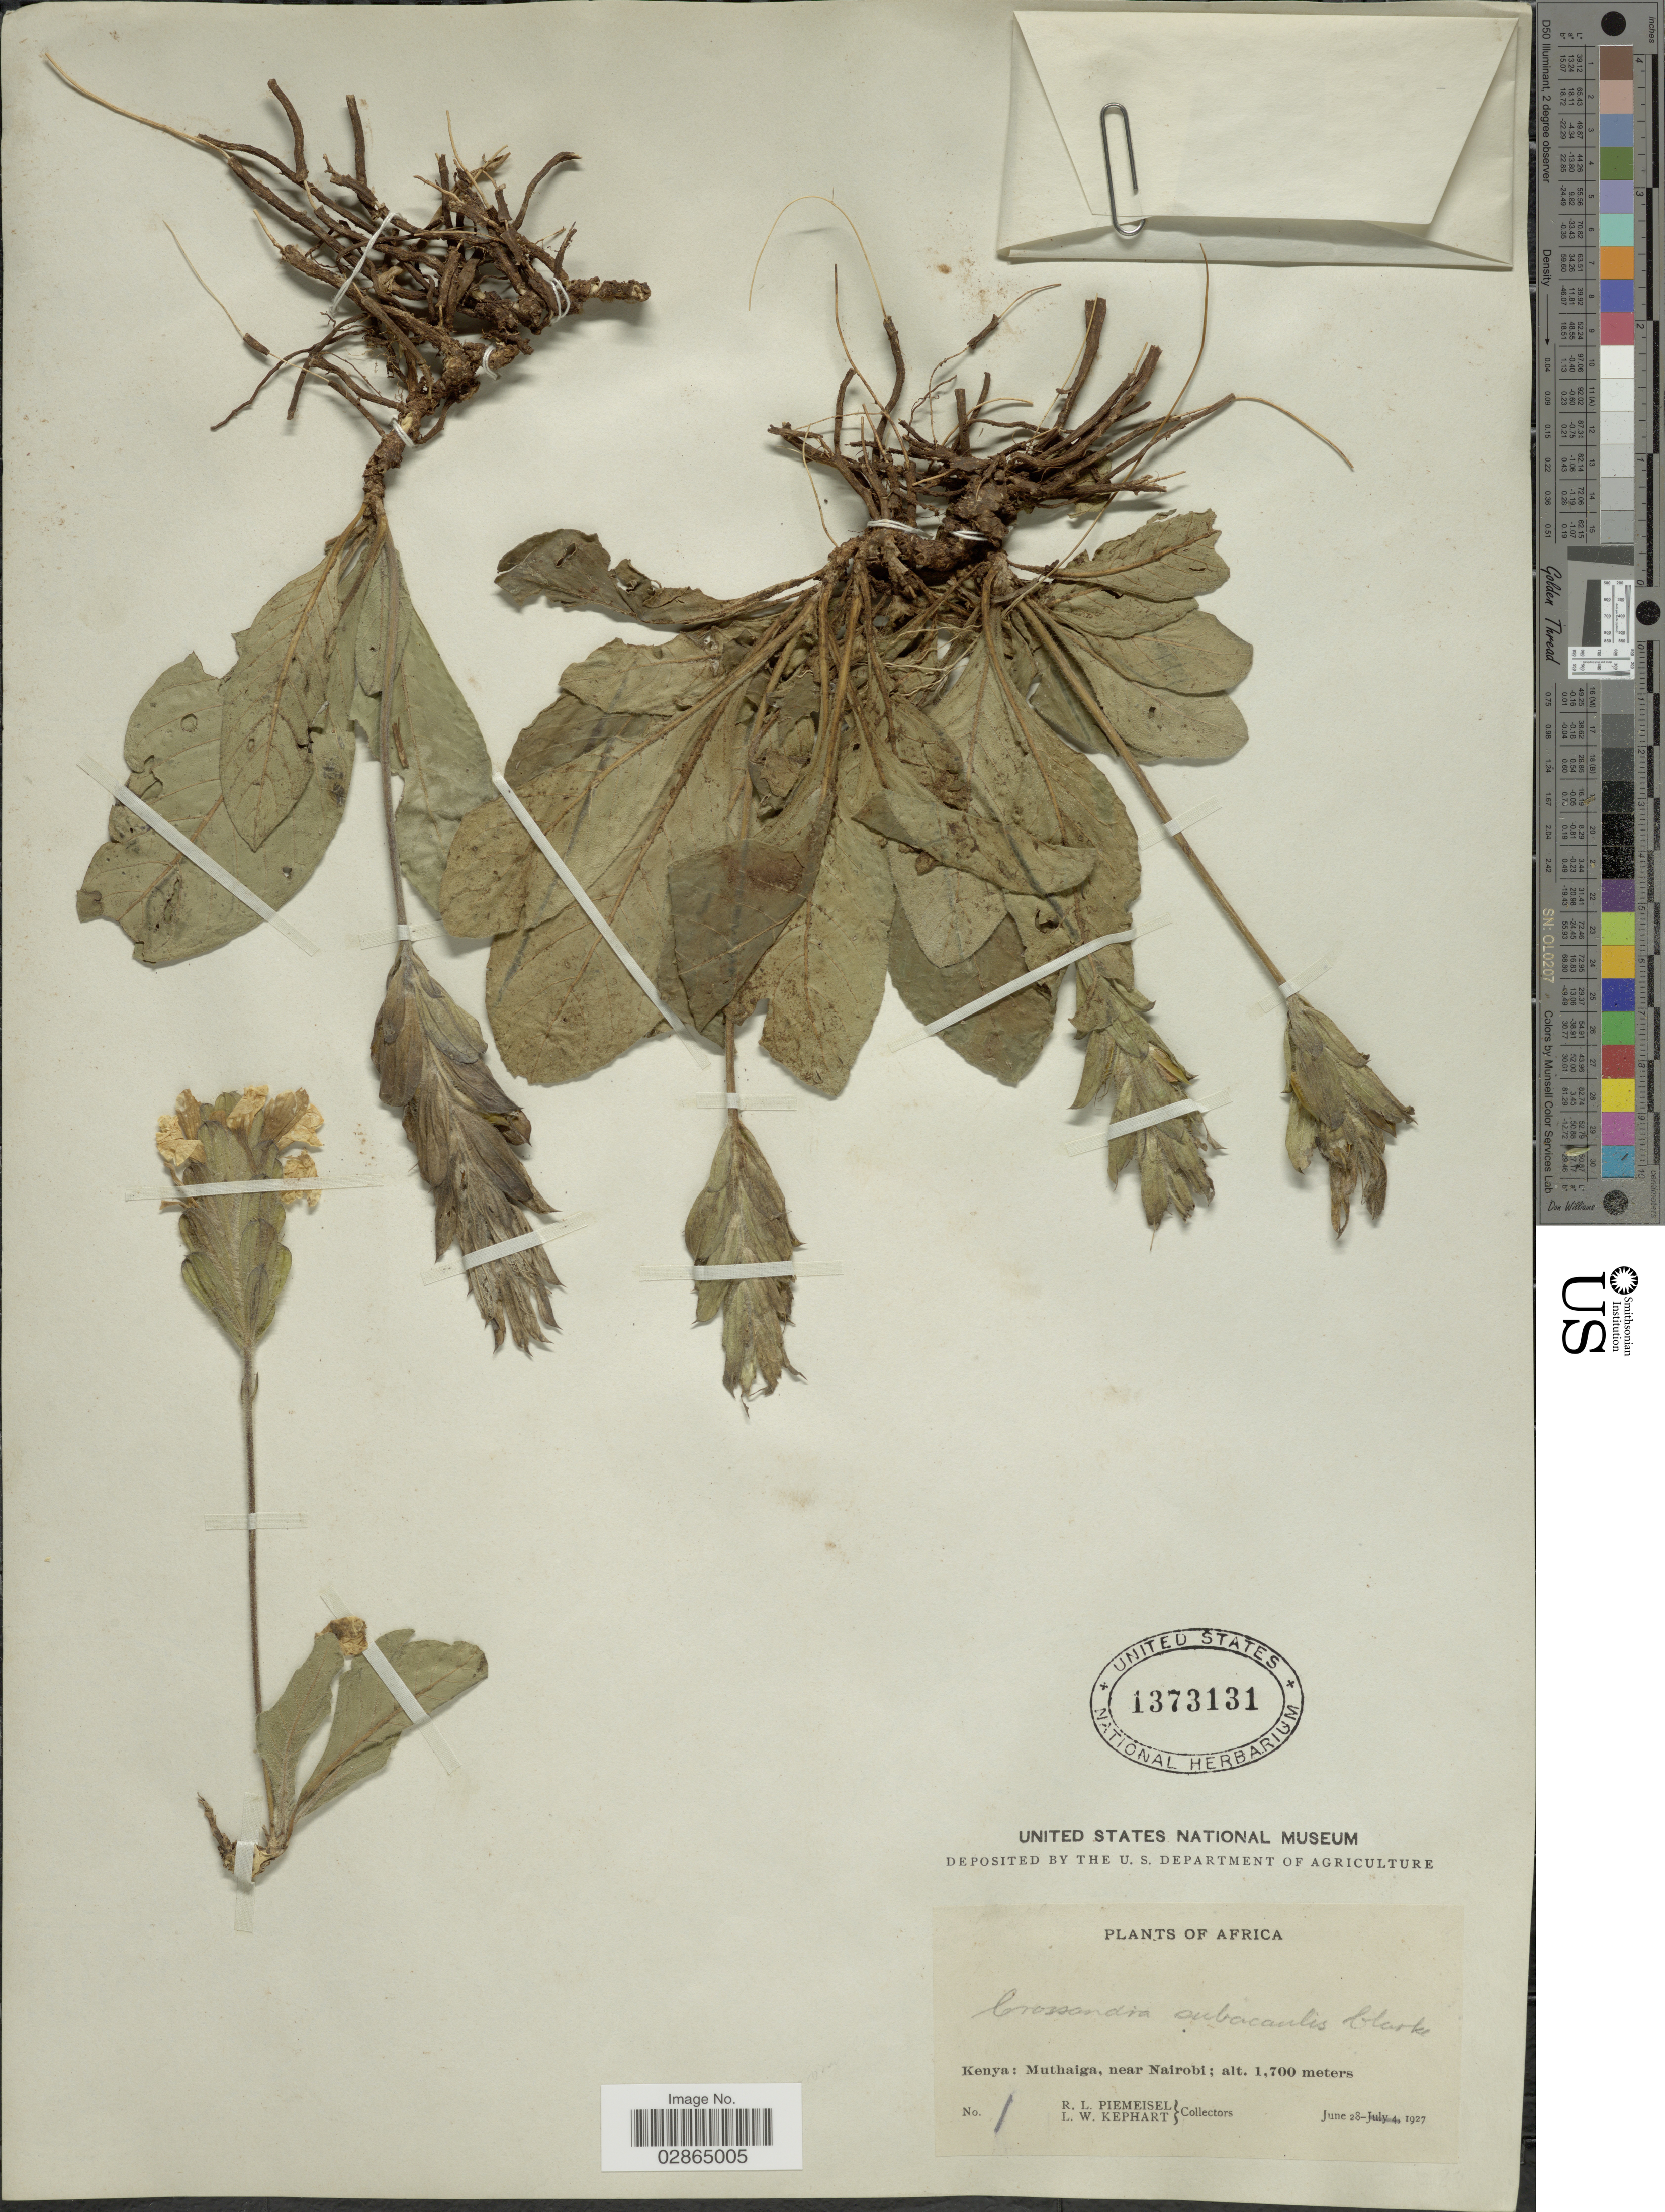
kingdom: Plantae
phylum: Tracheophyta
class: Magnoliopsida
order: Lamiales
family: Acanthaceae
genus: Crossandra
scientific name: Crossandra subacaulis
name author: C.B. Clarke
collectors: R. L. Piemeisel & L. W. Kephart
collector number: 1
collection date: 1927-06-28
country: Kenya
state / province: Nairobi Area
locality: Muthaiga, near Nairobi.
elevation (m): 1700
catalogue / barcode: US 1373131